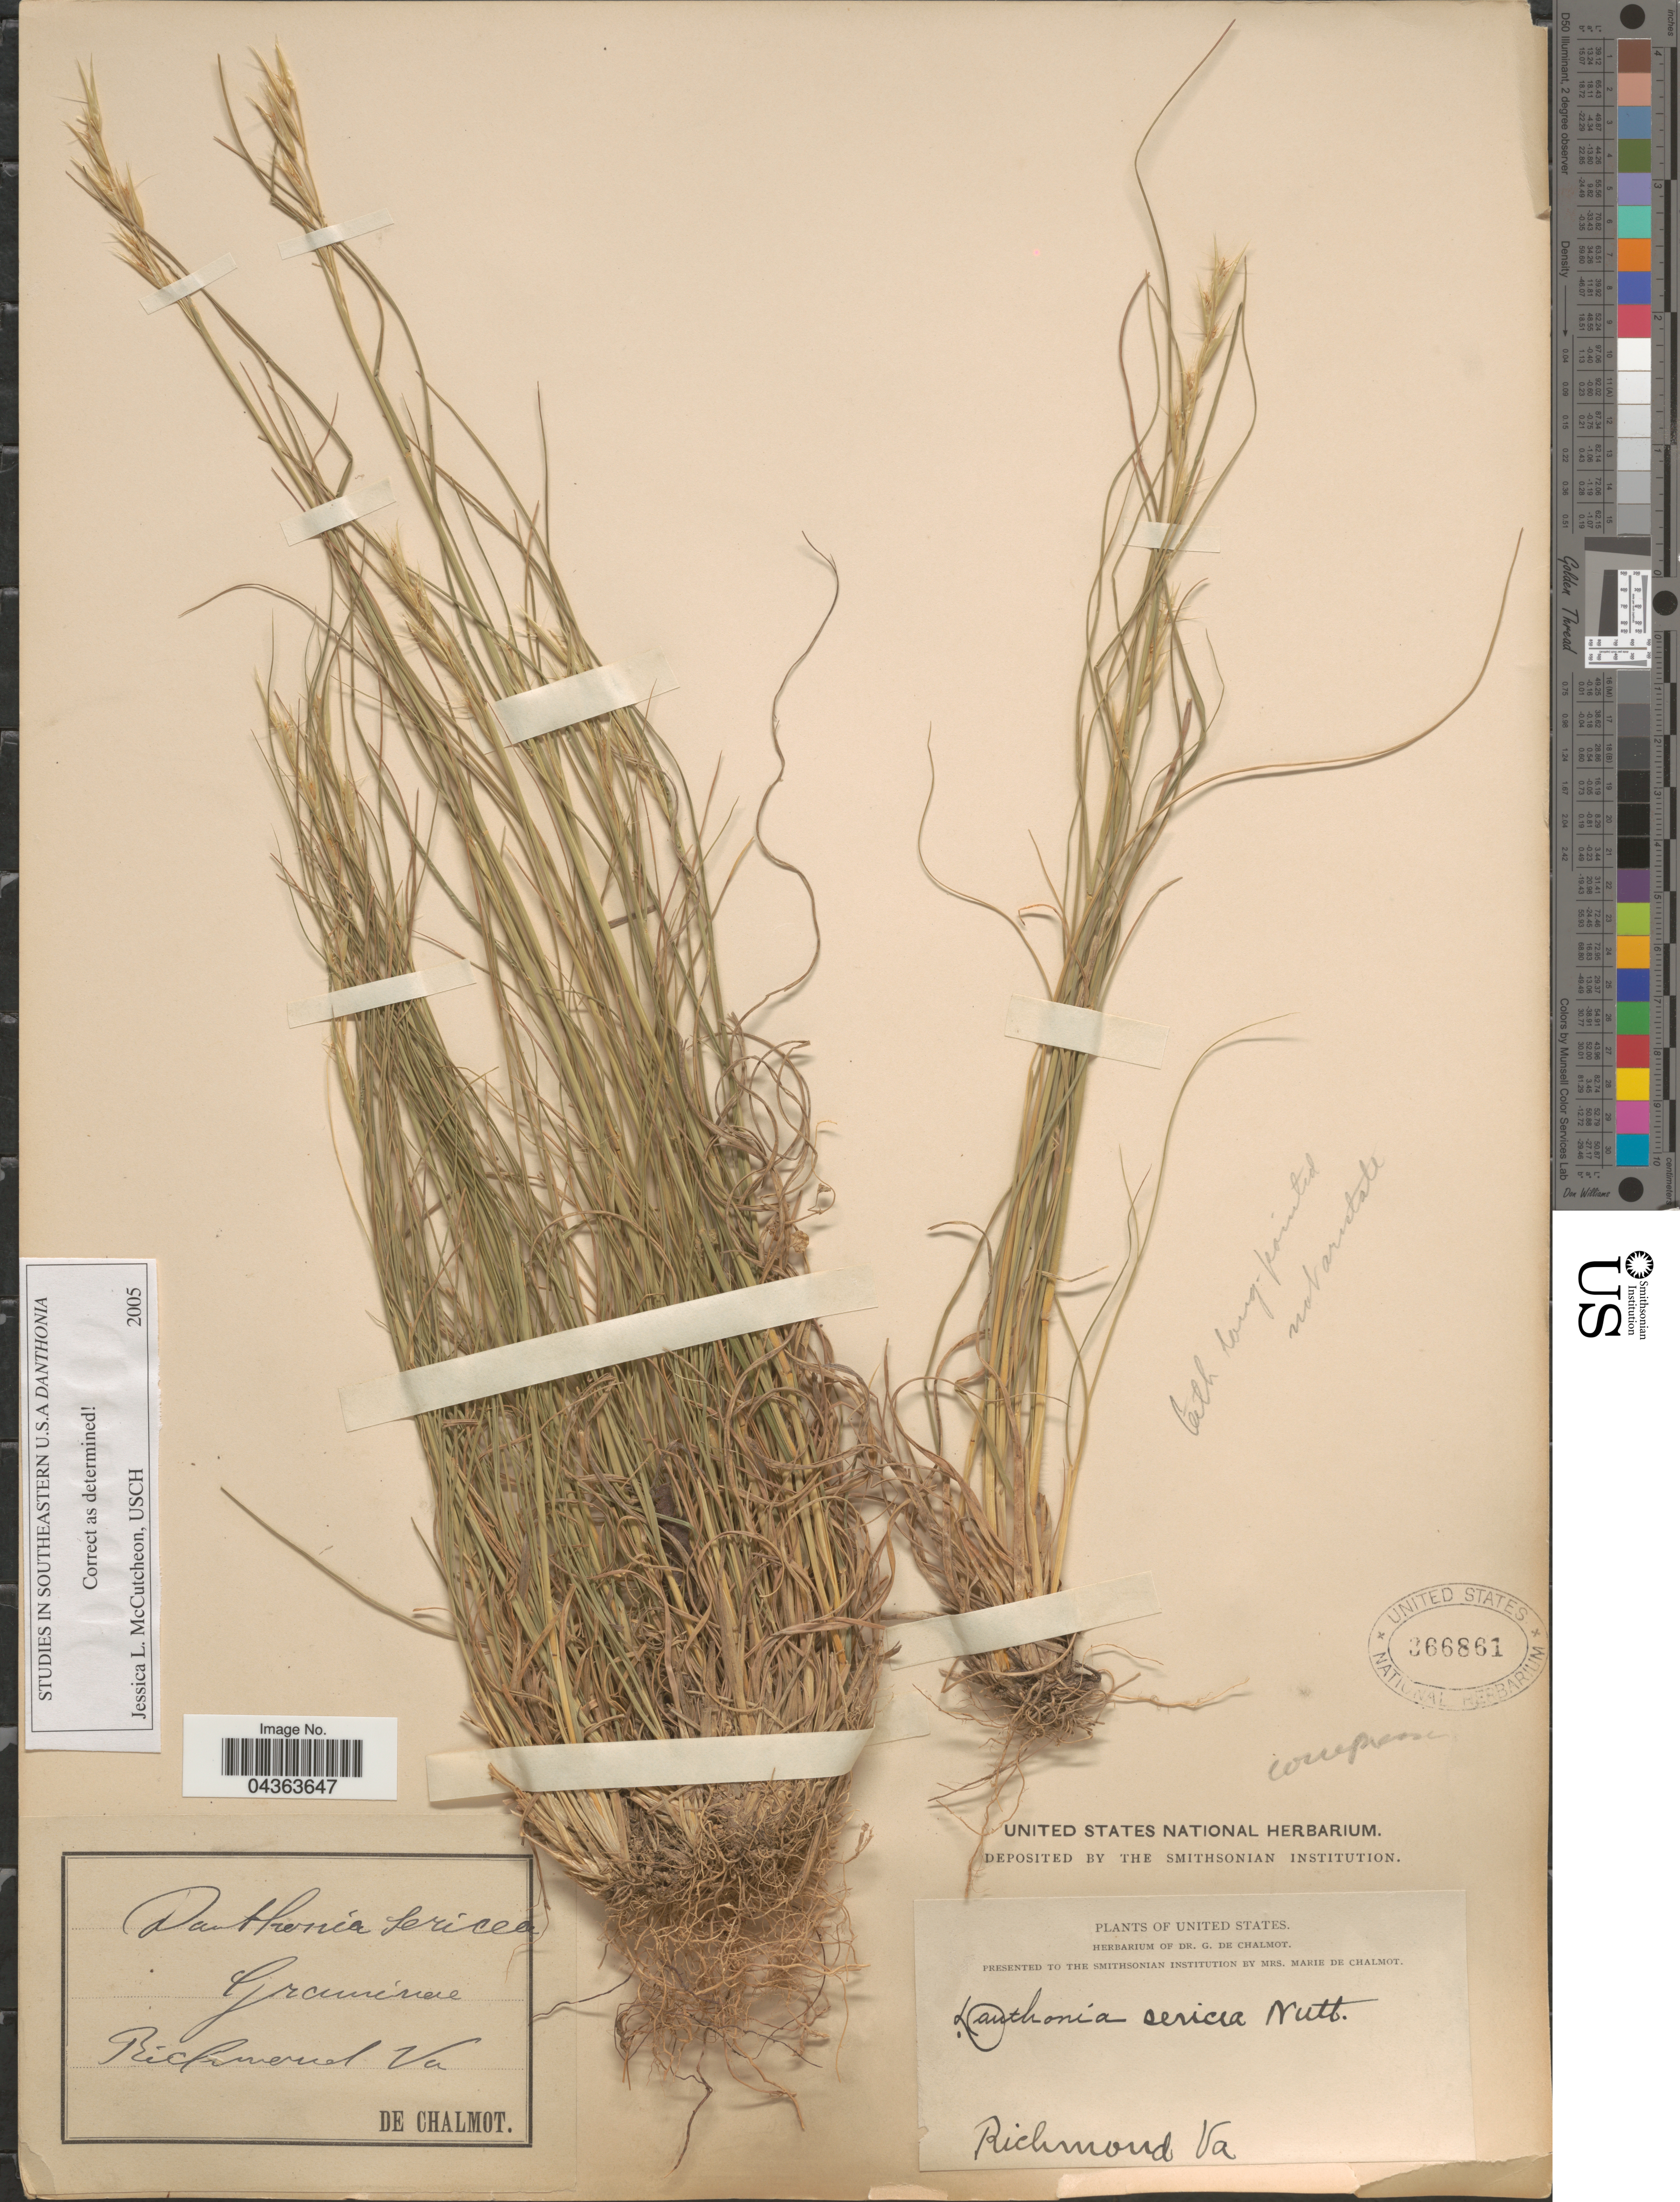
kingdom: Plantae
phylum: Tracheophyta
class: Liliopsida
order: Poales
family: Poaceae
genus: Danthonia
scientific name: Danthonia sericea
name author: Nutt.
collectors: G. de Chalmot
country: United States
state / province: Virginia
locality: Richmond.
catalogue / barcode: US 366861